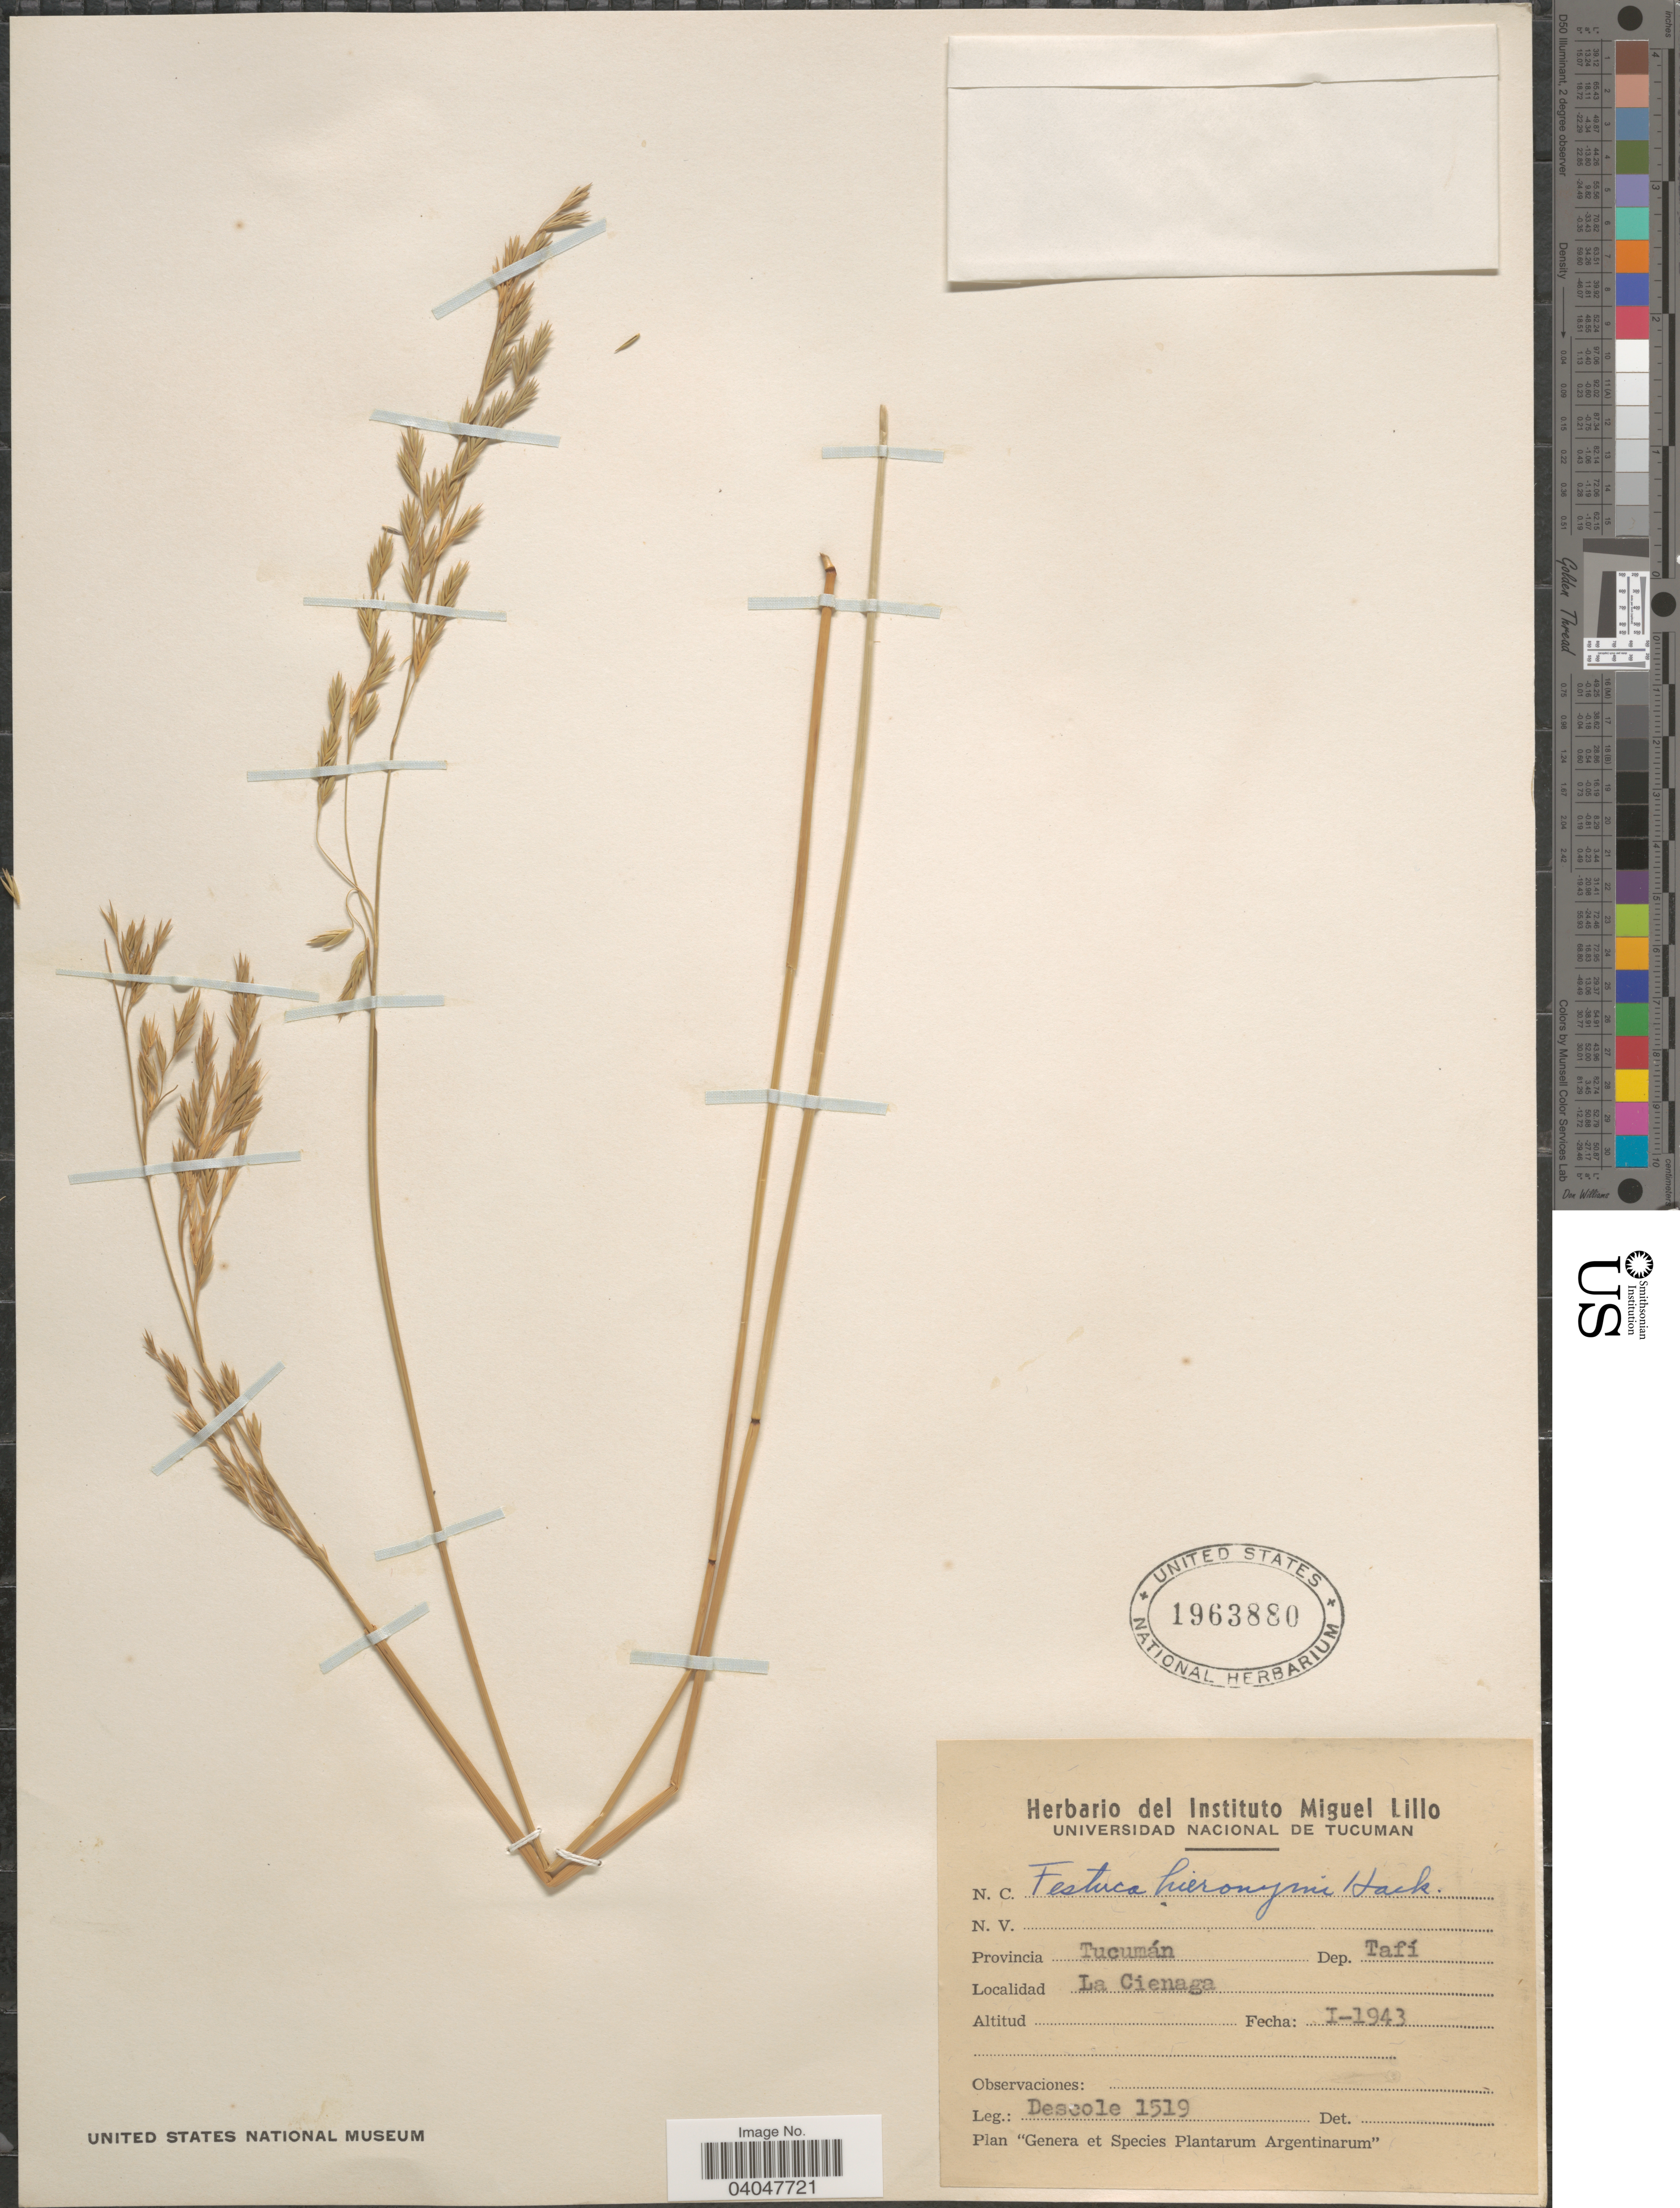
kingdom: Plantae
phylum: Tracheophyta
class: Liliopsida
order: Poales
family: Poaceae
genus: Festuca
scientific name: Festuca hieronymi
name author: Hack.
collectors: H. R. Descole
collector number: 1519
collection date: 1943-01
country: Argentina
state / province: Tucuman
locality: Dep. Tafí. La Cienaga.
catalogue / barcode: US 1963880